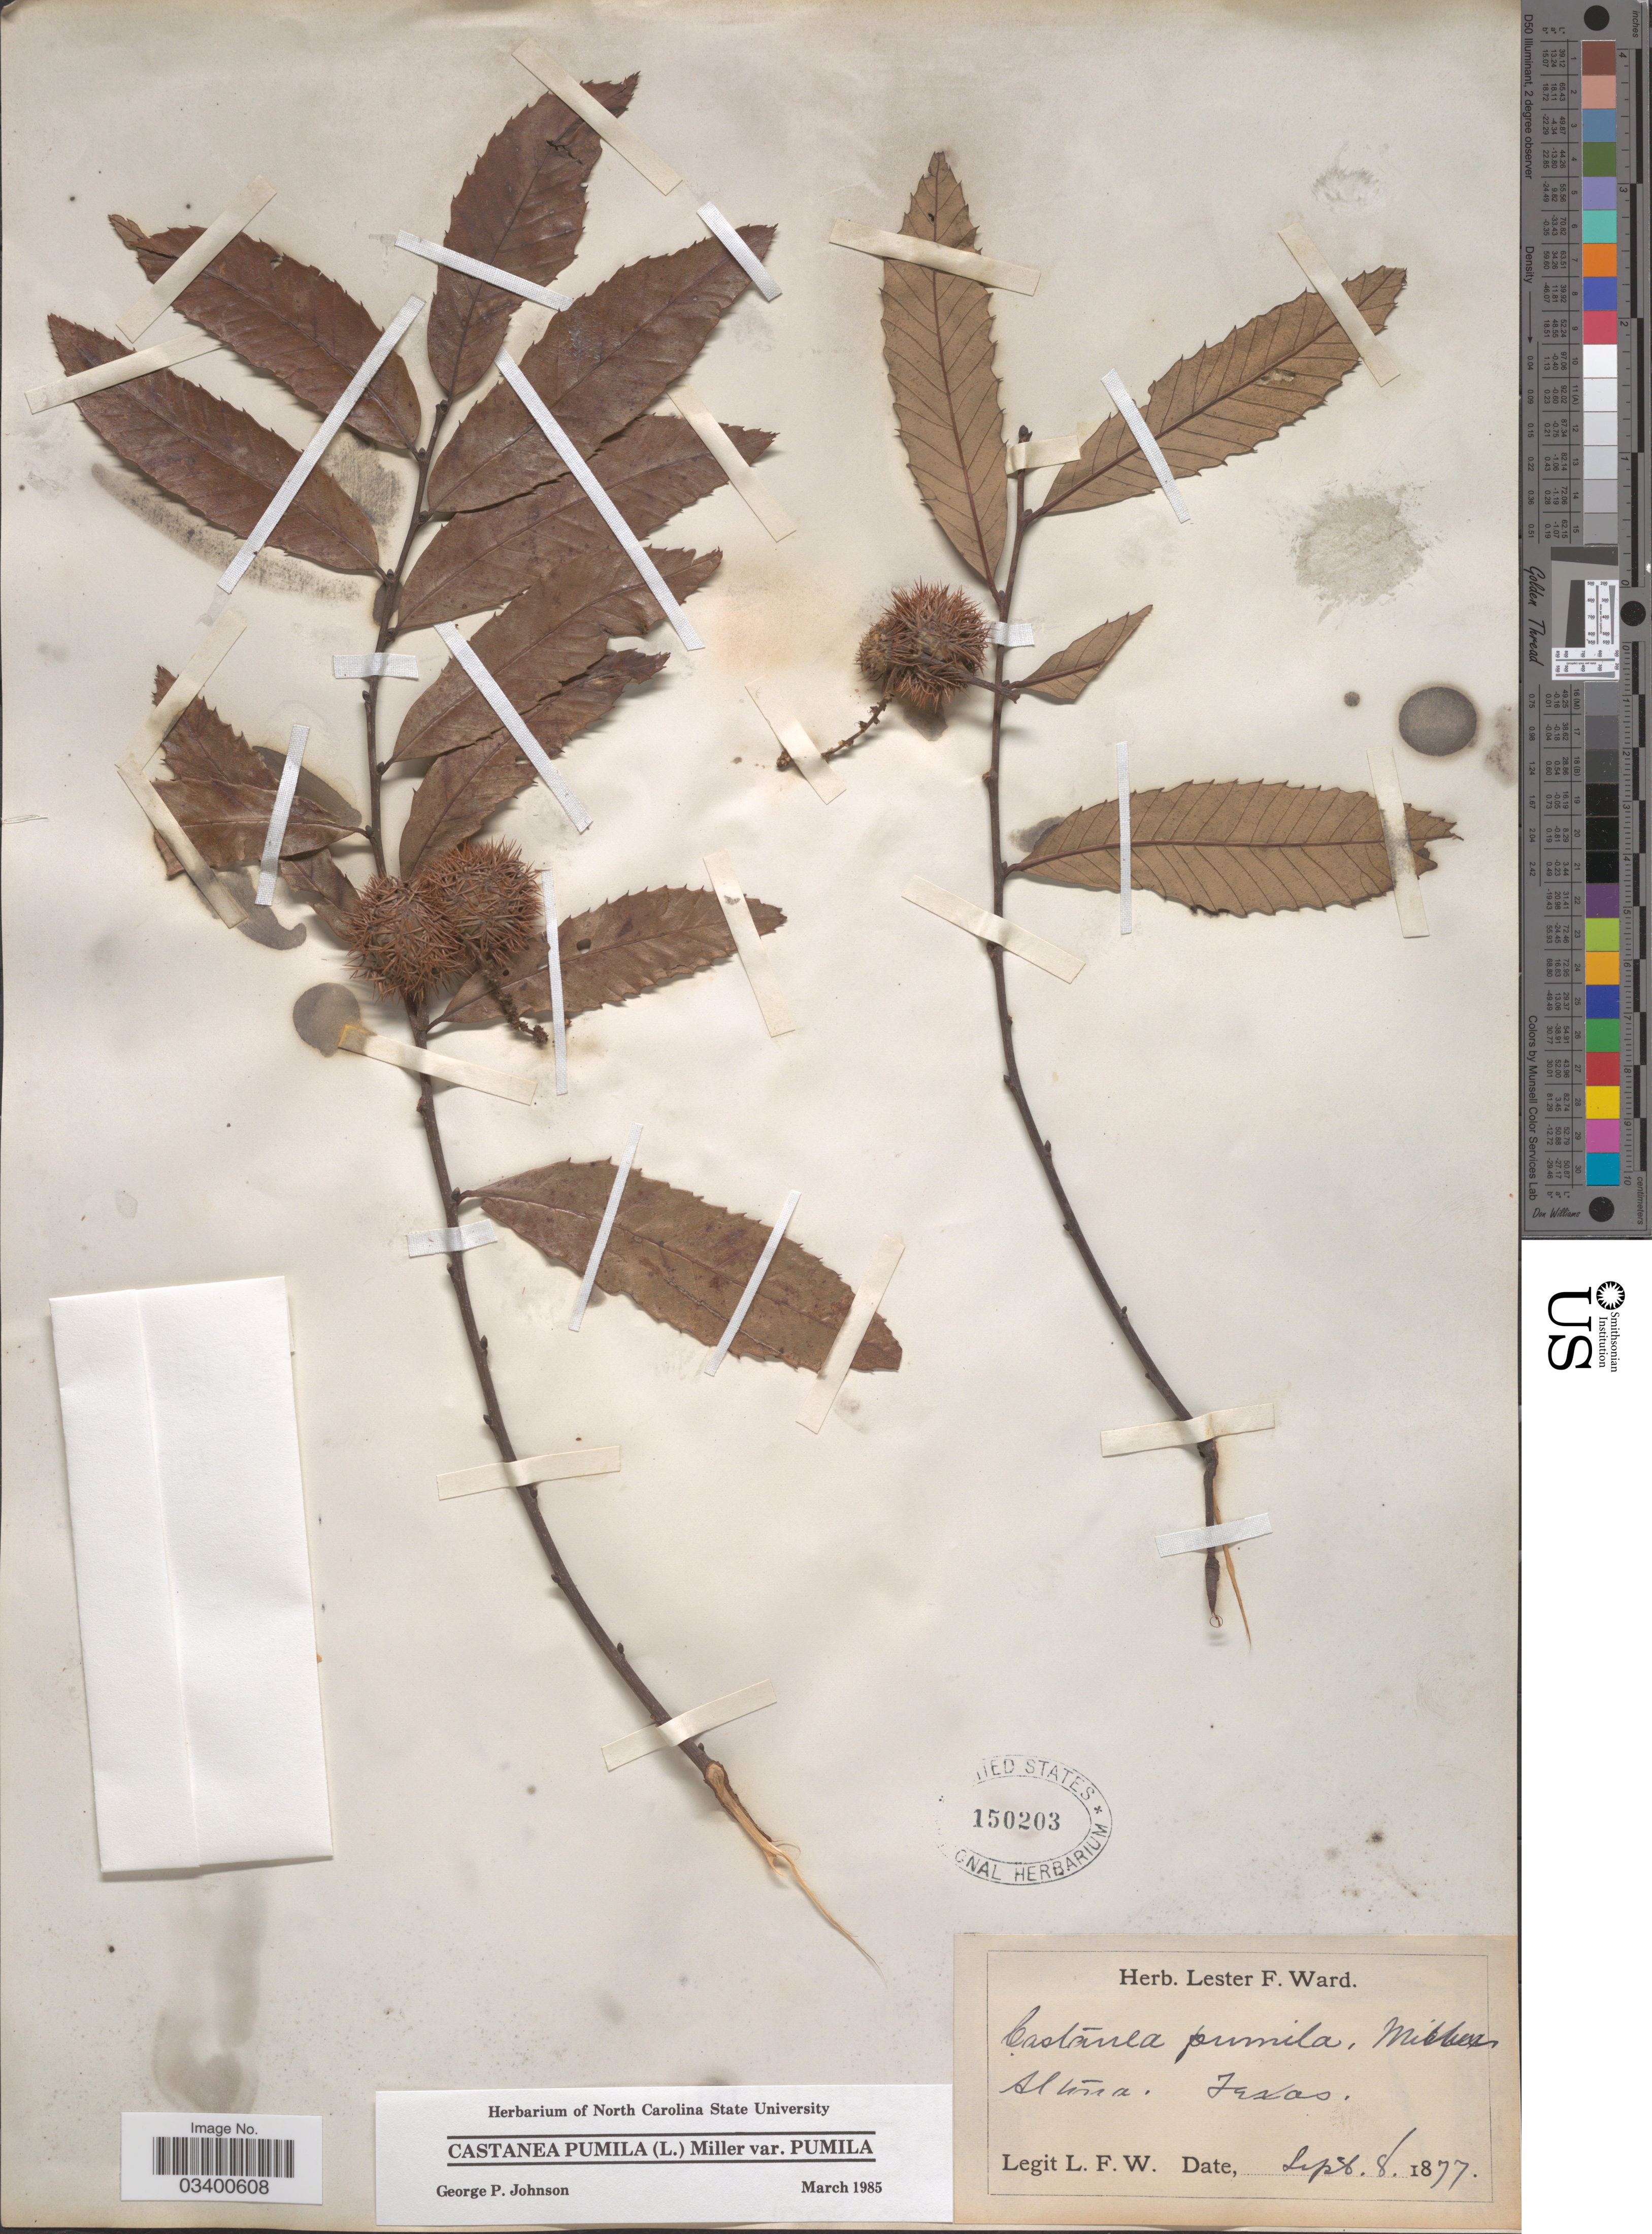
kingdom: Plantae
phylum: Tracheophyta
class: Magnoliopsida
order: Fagales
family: Fagaceae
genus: Castanea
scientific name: Castanea pumila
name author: (L.) Mill.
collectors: L. F. Ward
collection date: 1877-09-08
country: United States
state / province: Texas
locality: Alibene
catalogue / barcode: US 150203